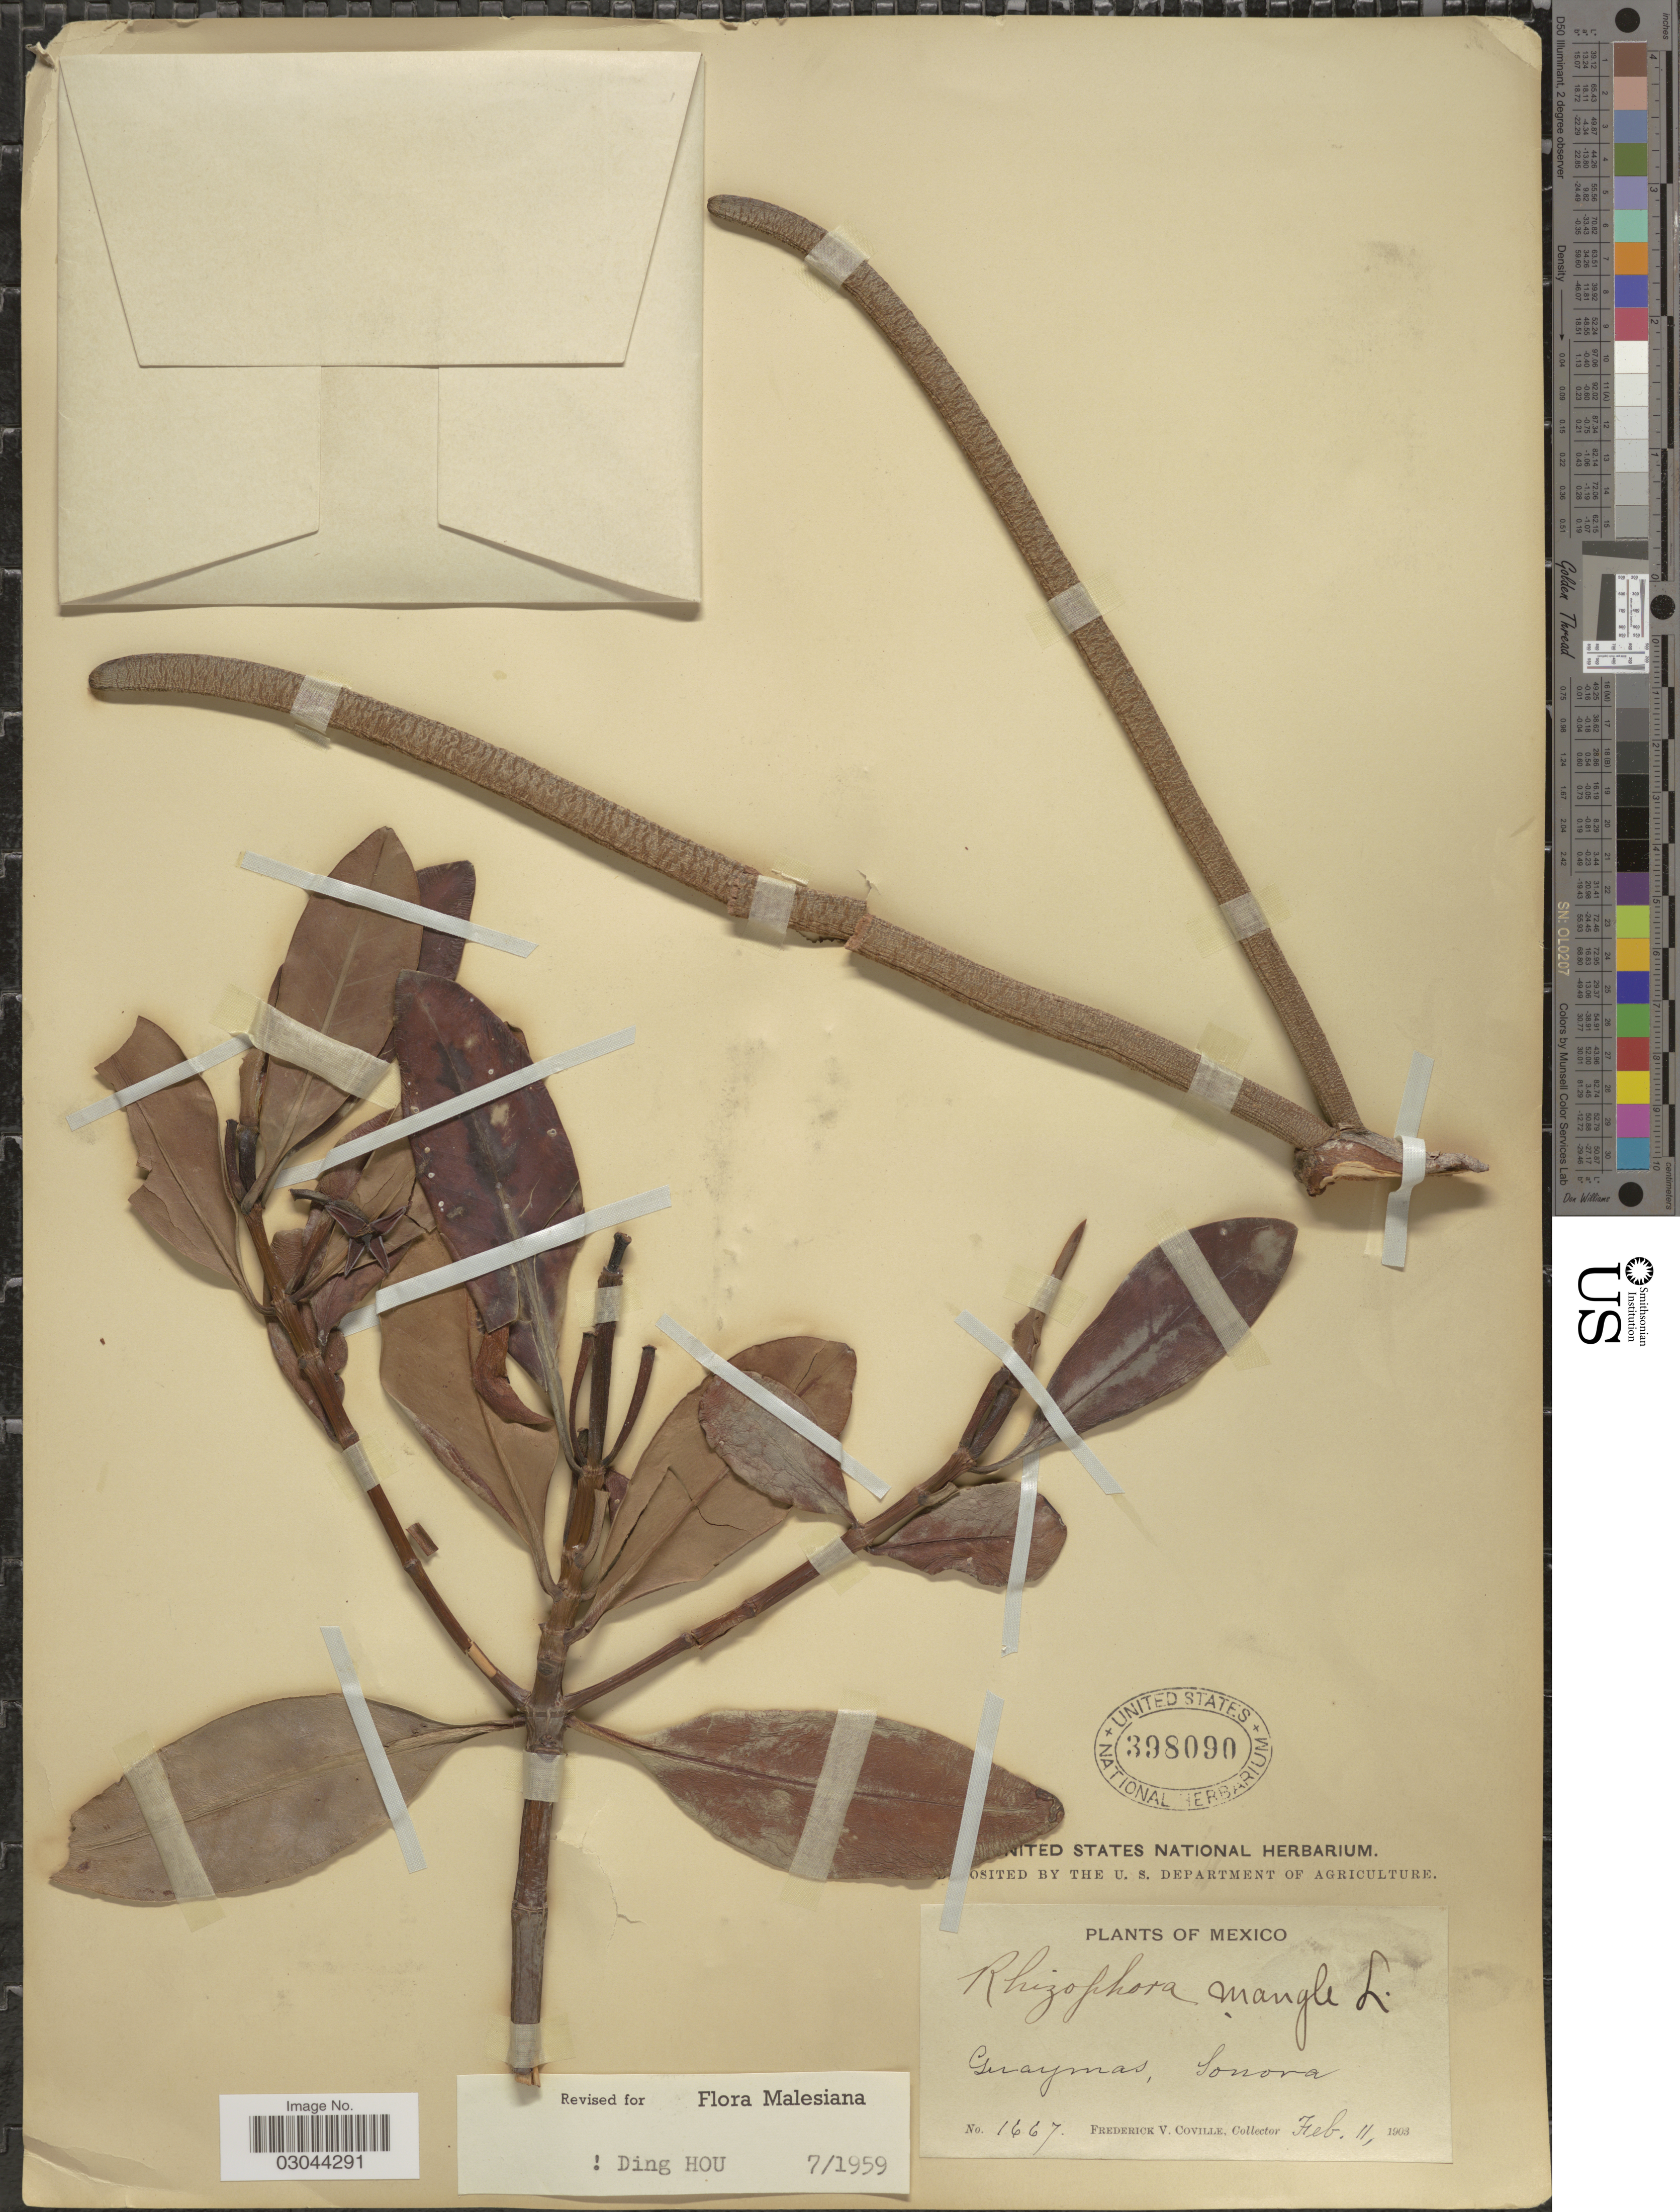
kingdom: Plantae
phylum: Tracheophyta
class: Magnoliopsida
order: Malpighiales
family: Rhizophoraceae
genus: Rhizophora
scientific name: Rhizophora mangle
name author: L.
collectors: F. V. Coville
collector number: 1667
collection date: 1903-02-11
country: Mexico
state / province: Sonora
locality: Guaymas.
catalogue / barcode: US 398090